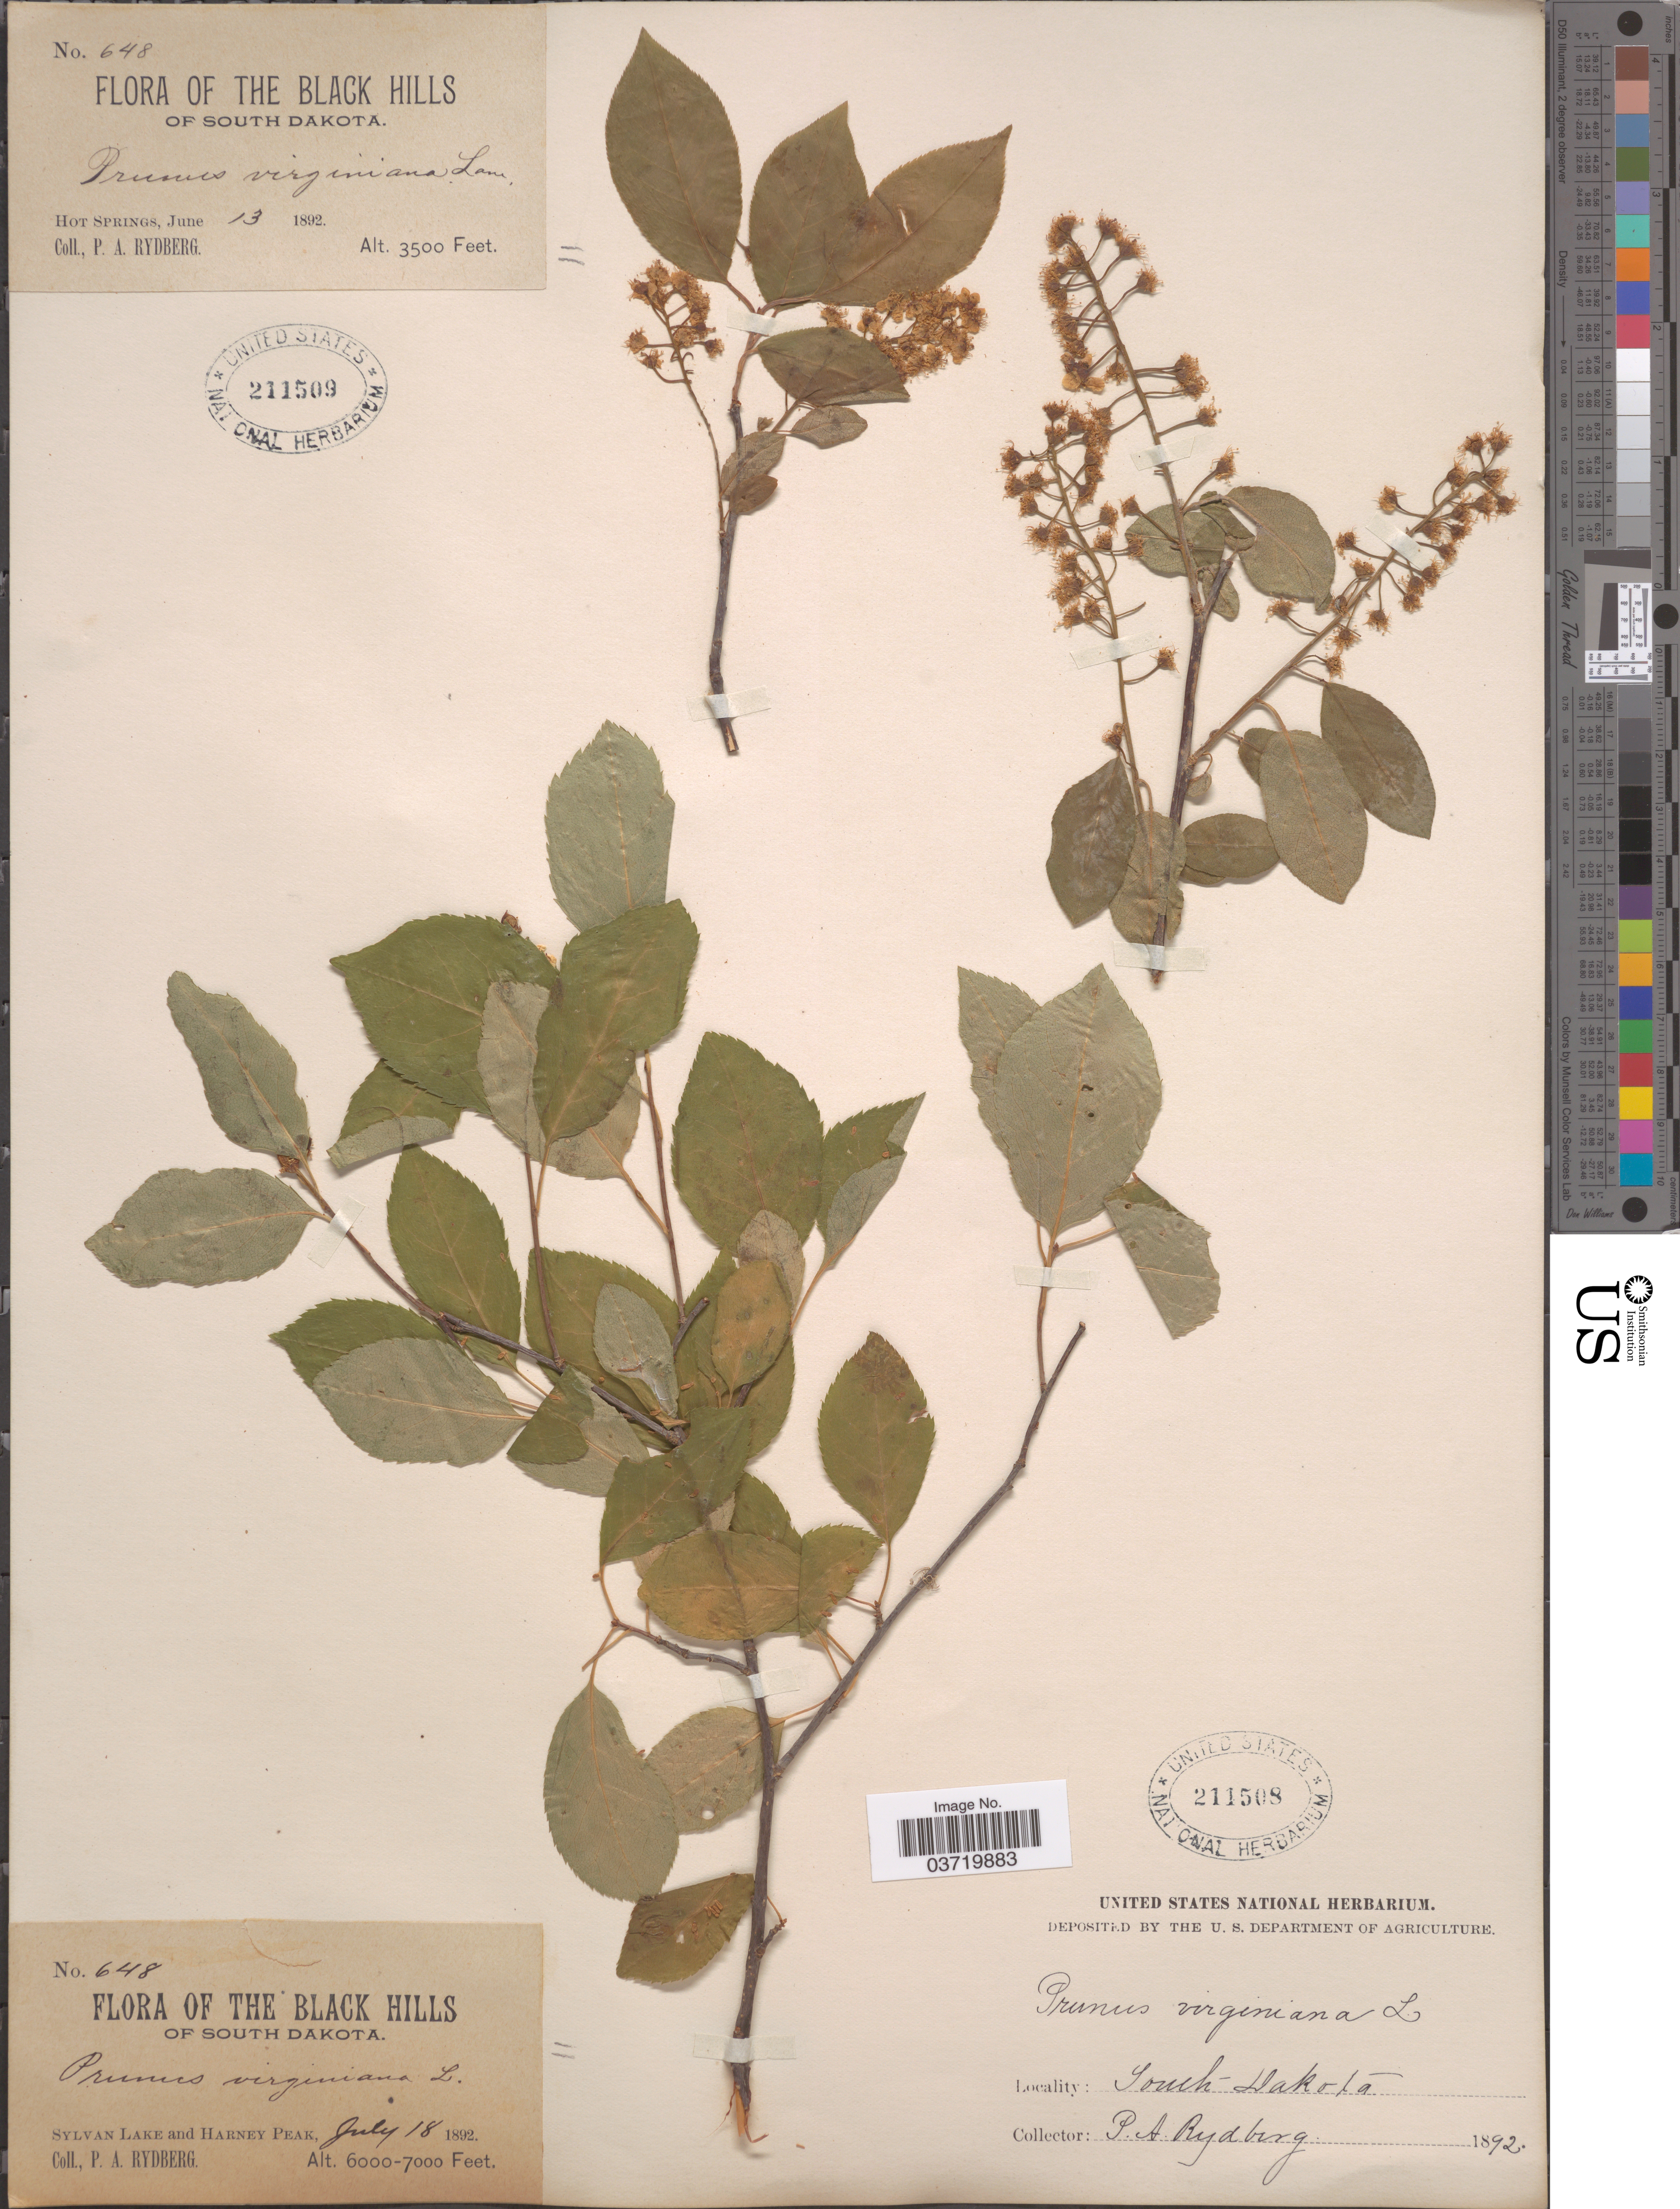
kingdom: Plantae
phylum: Tracheophyta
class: Magnoliopsida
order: Rosales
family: Rosaceae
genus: Prunus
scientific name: Prunus virginiana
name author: L.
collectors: P. A. Rydberg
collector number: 648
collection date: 1892-07-18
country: United States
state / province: South Dakota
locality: The Black Hills of South Dakota. Sylvan Lake and Harney Peak.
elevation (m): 1829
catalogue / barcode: US 211508-2